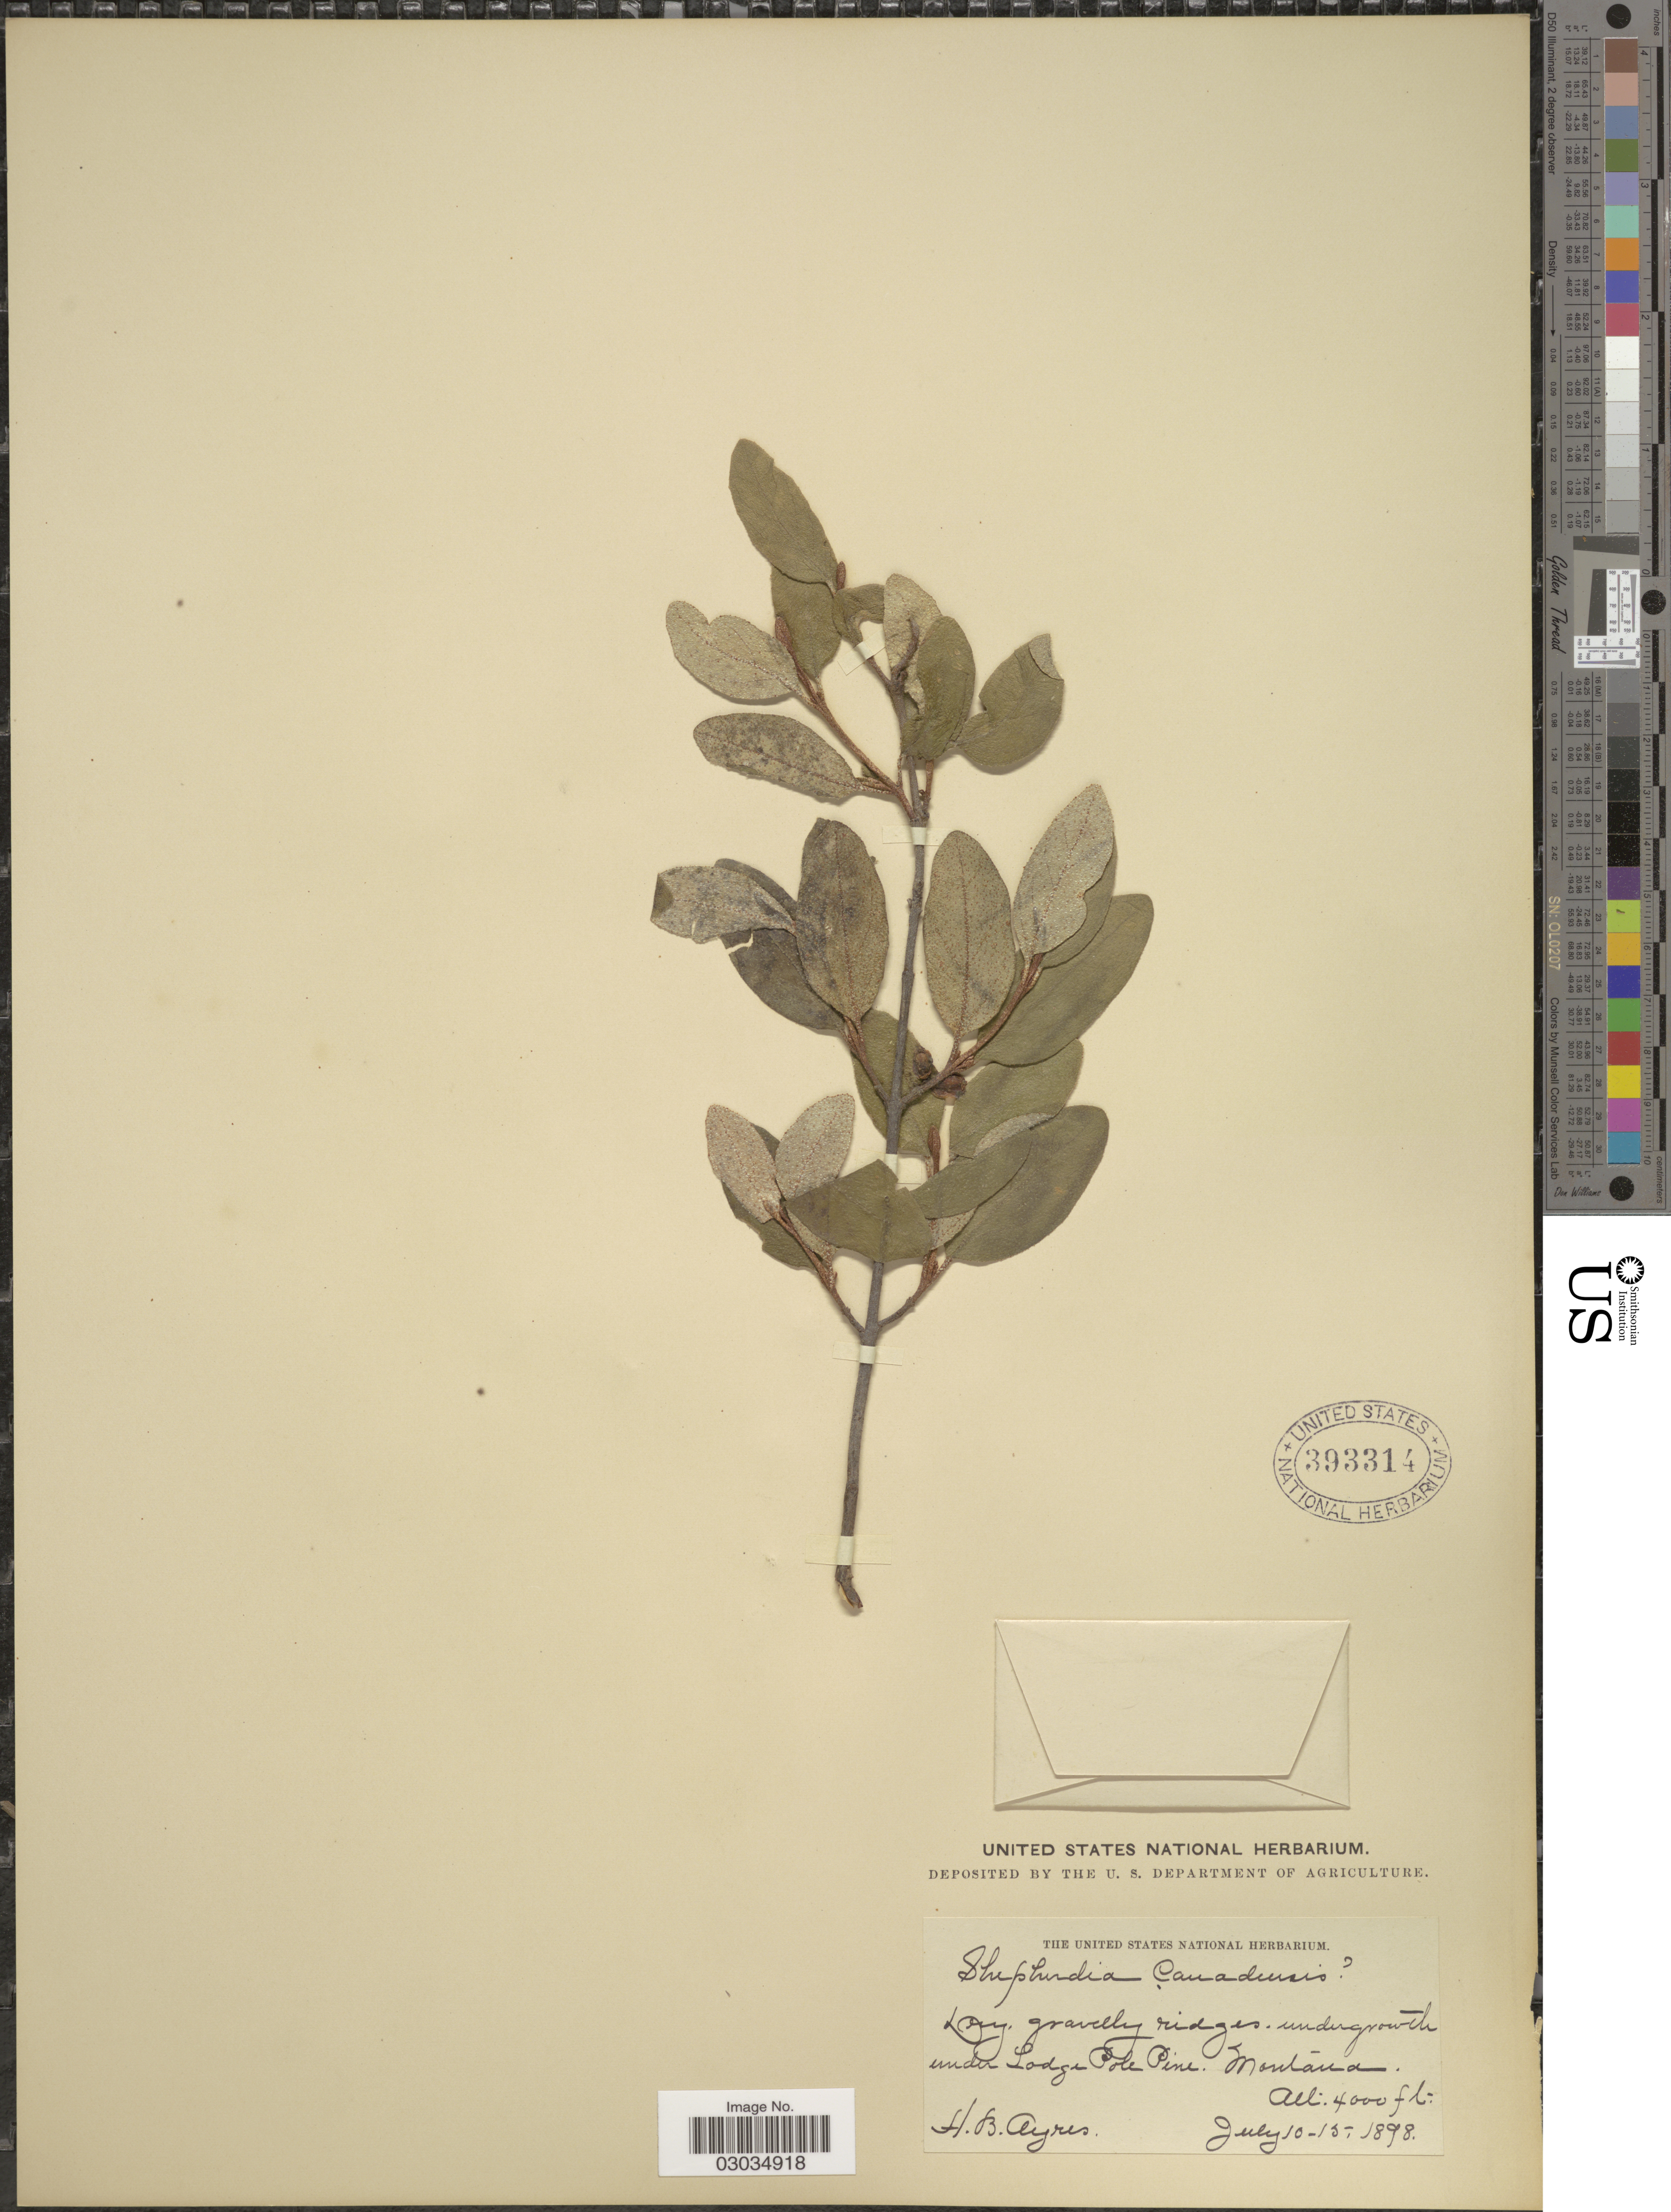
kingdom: Plantae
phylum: Tracheophyta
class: Magnoliopsida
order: Rosales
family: Elaeagnaceae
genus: Shepherdia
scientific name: Shepherdia canadensis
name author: (L.) Nutt.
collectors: H. Ayres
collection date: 1898-07-10/1898-07-15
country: United States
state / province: Montana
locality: Under Lodge Pole Pine, Montana.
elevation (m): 1219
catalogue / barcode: US 393314